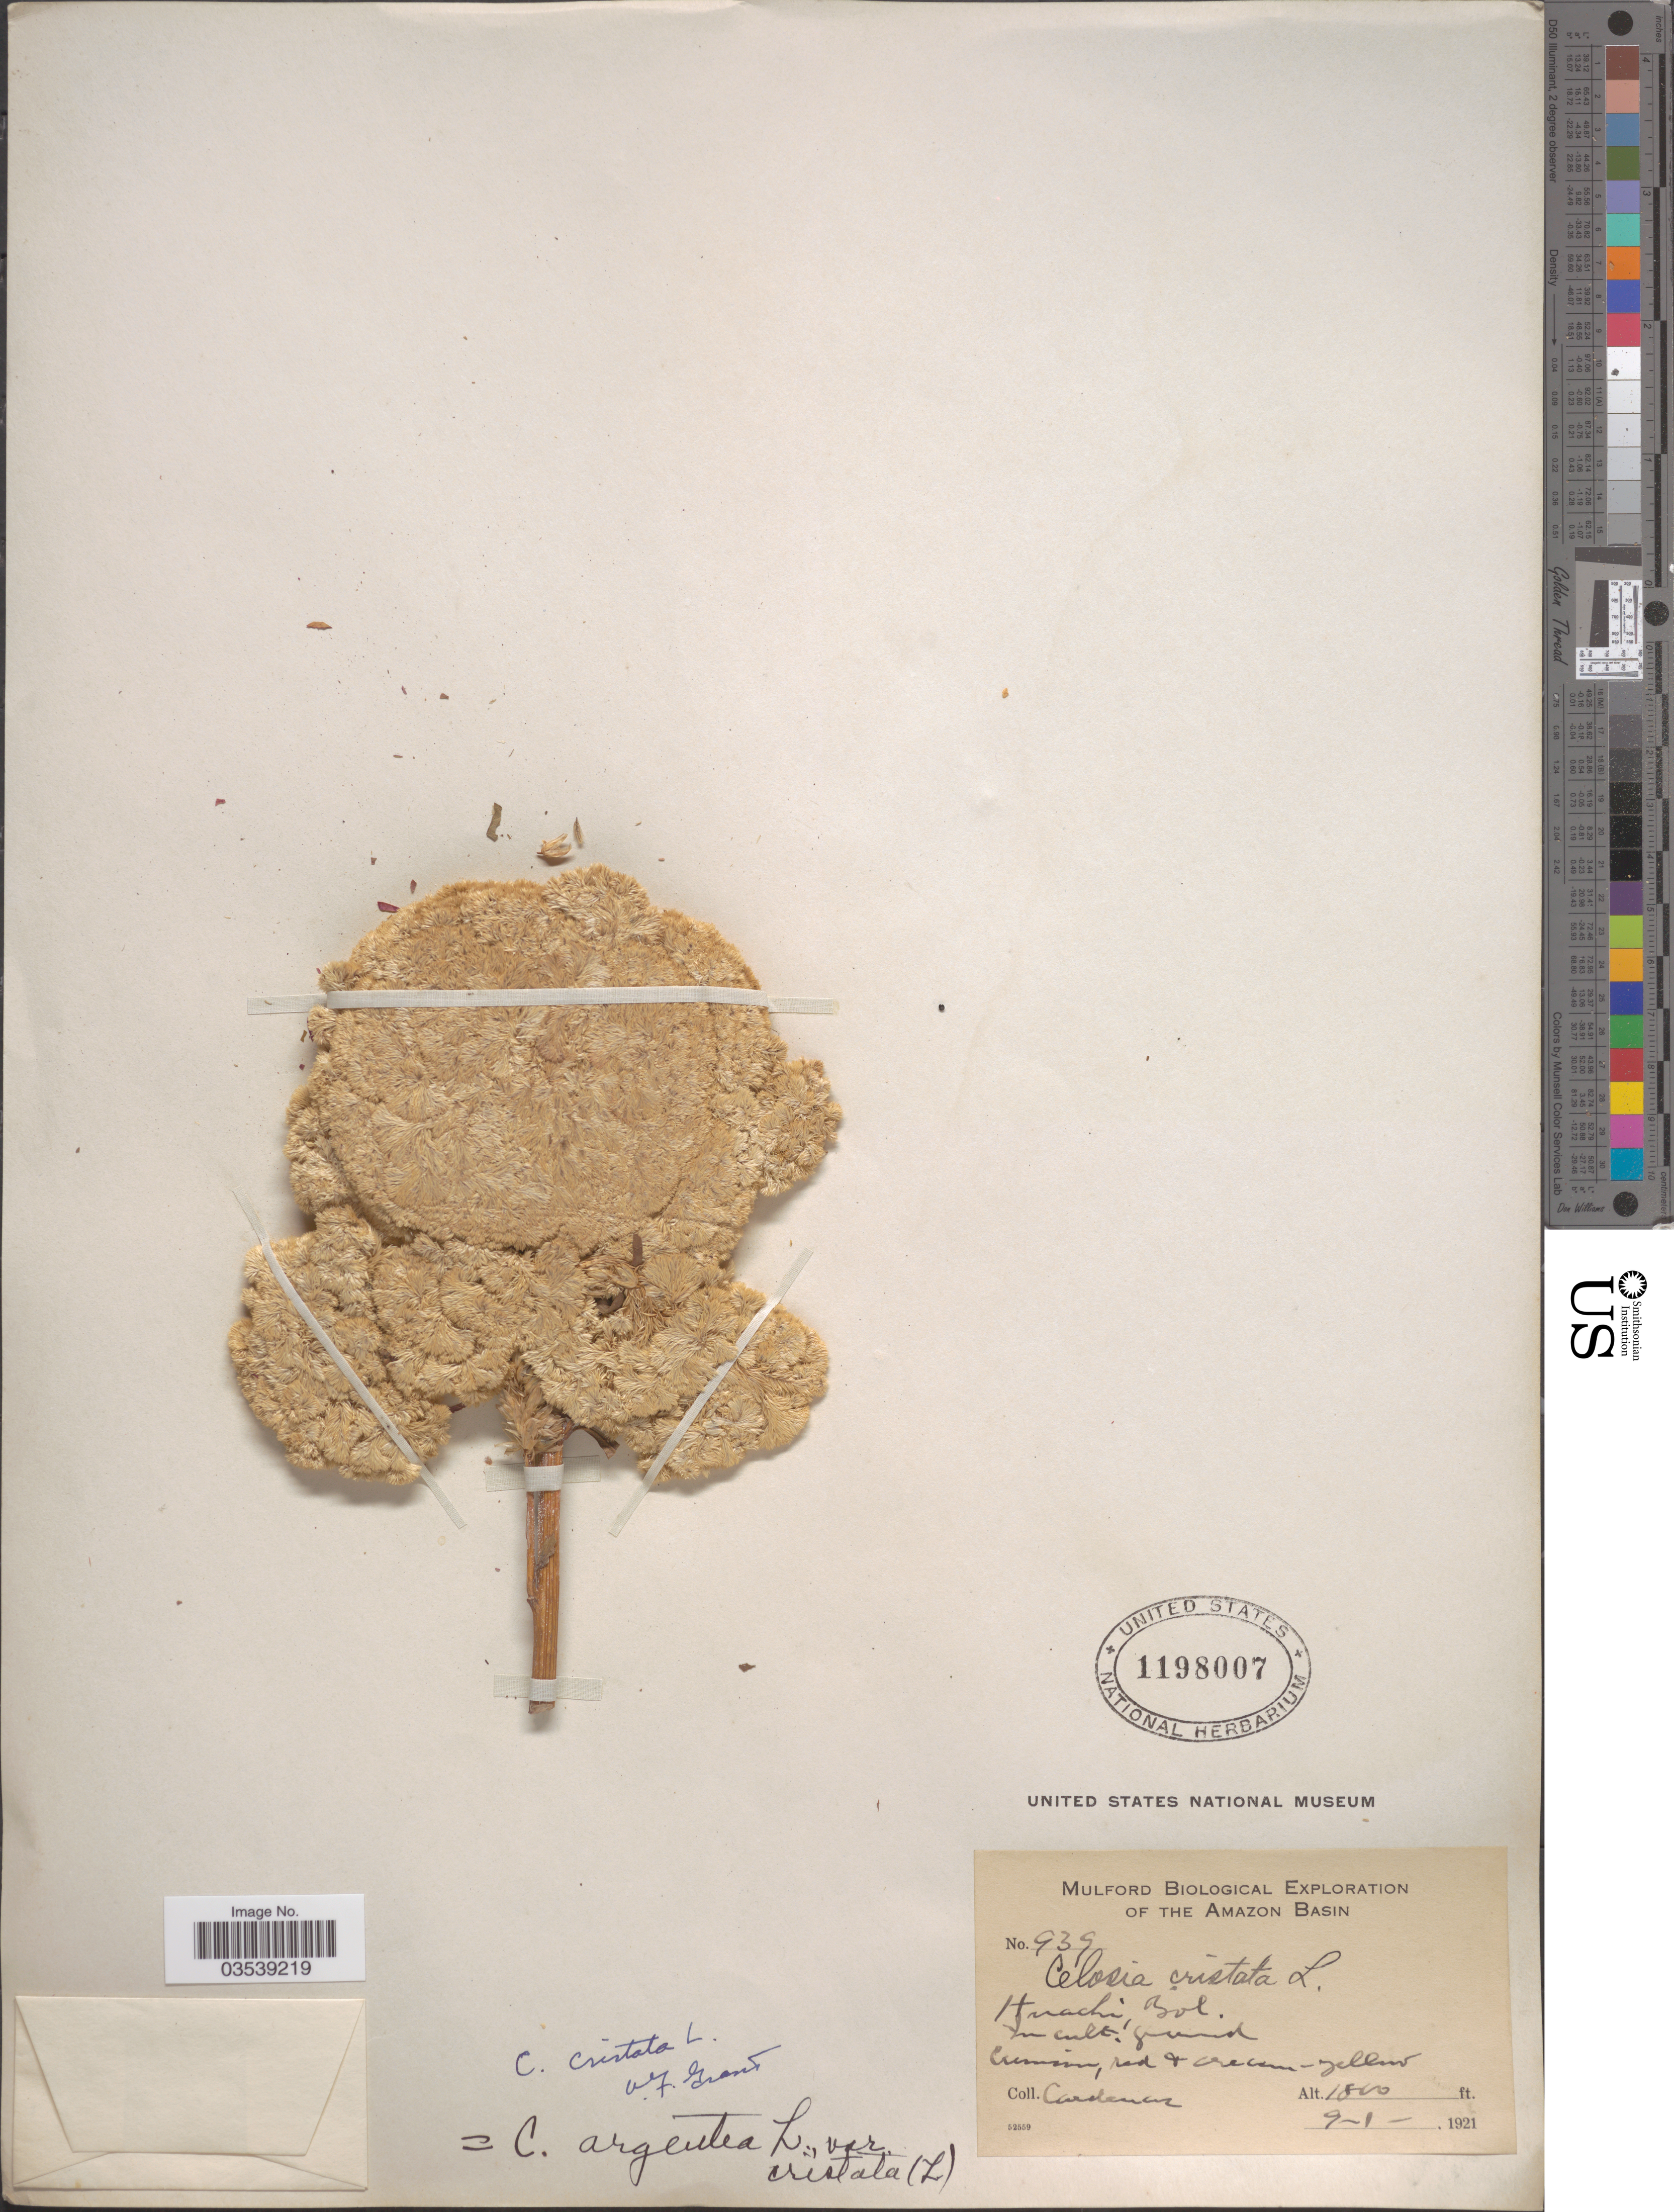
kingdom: Plantae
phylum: Tracheophyta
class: Magnoliopsida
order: Caryophyllales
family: Amaranthaceae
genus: Celosia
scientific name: Celosia argentea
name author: L.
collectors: M. Cárdenas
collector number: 939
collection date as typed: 9-1-1921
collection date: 1921-09-01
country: Bolivia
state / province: Beni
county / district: Iténez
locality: Huachi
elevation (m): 549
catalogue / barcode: US 1198007